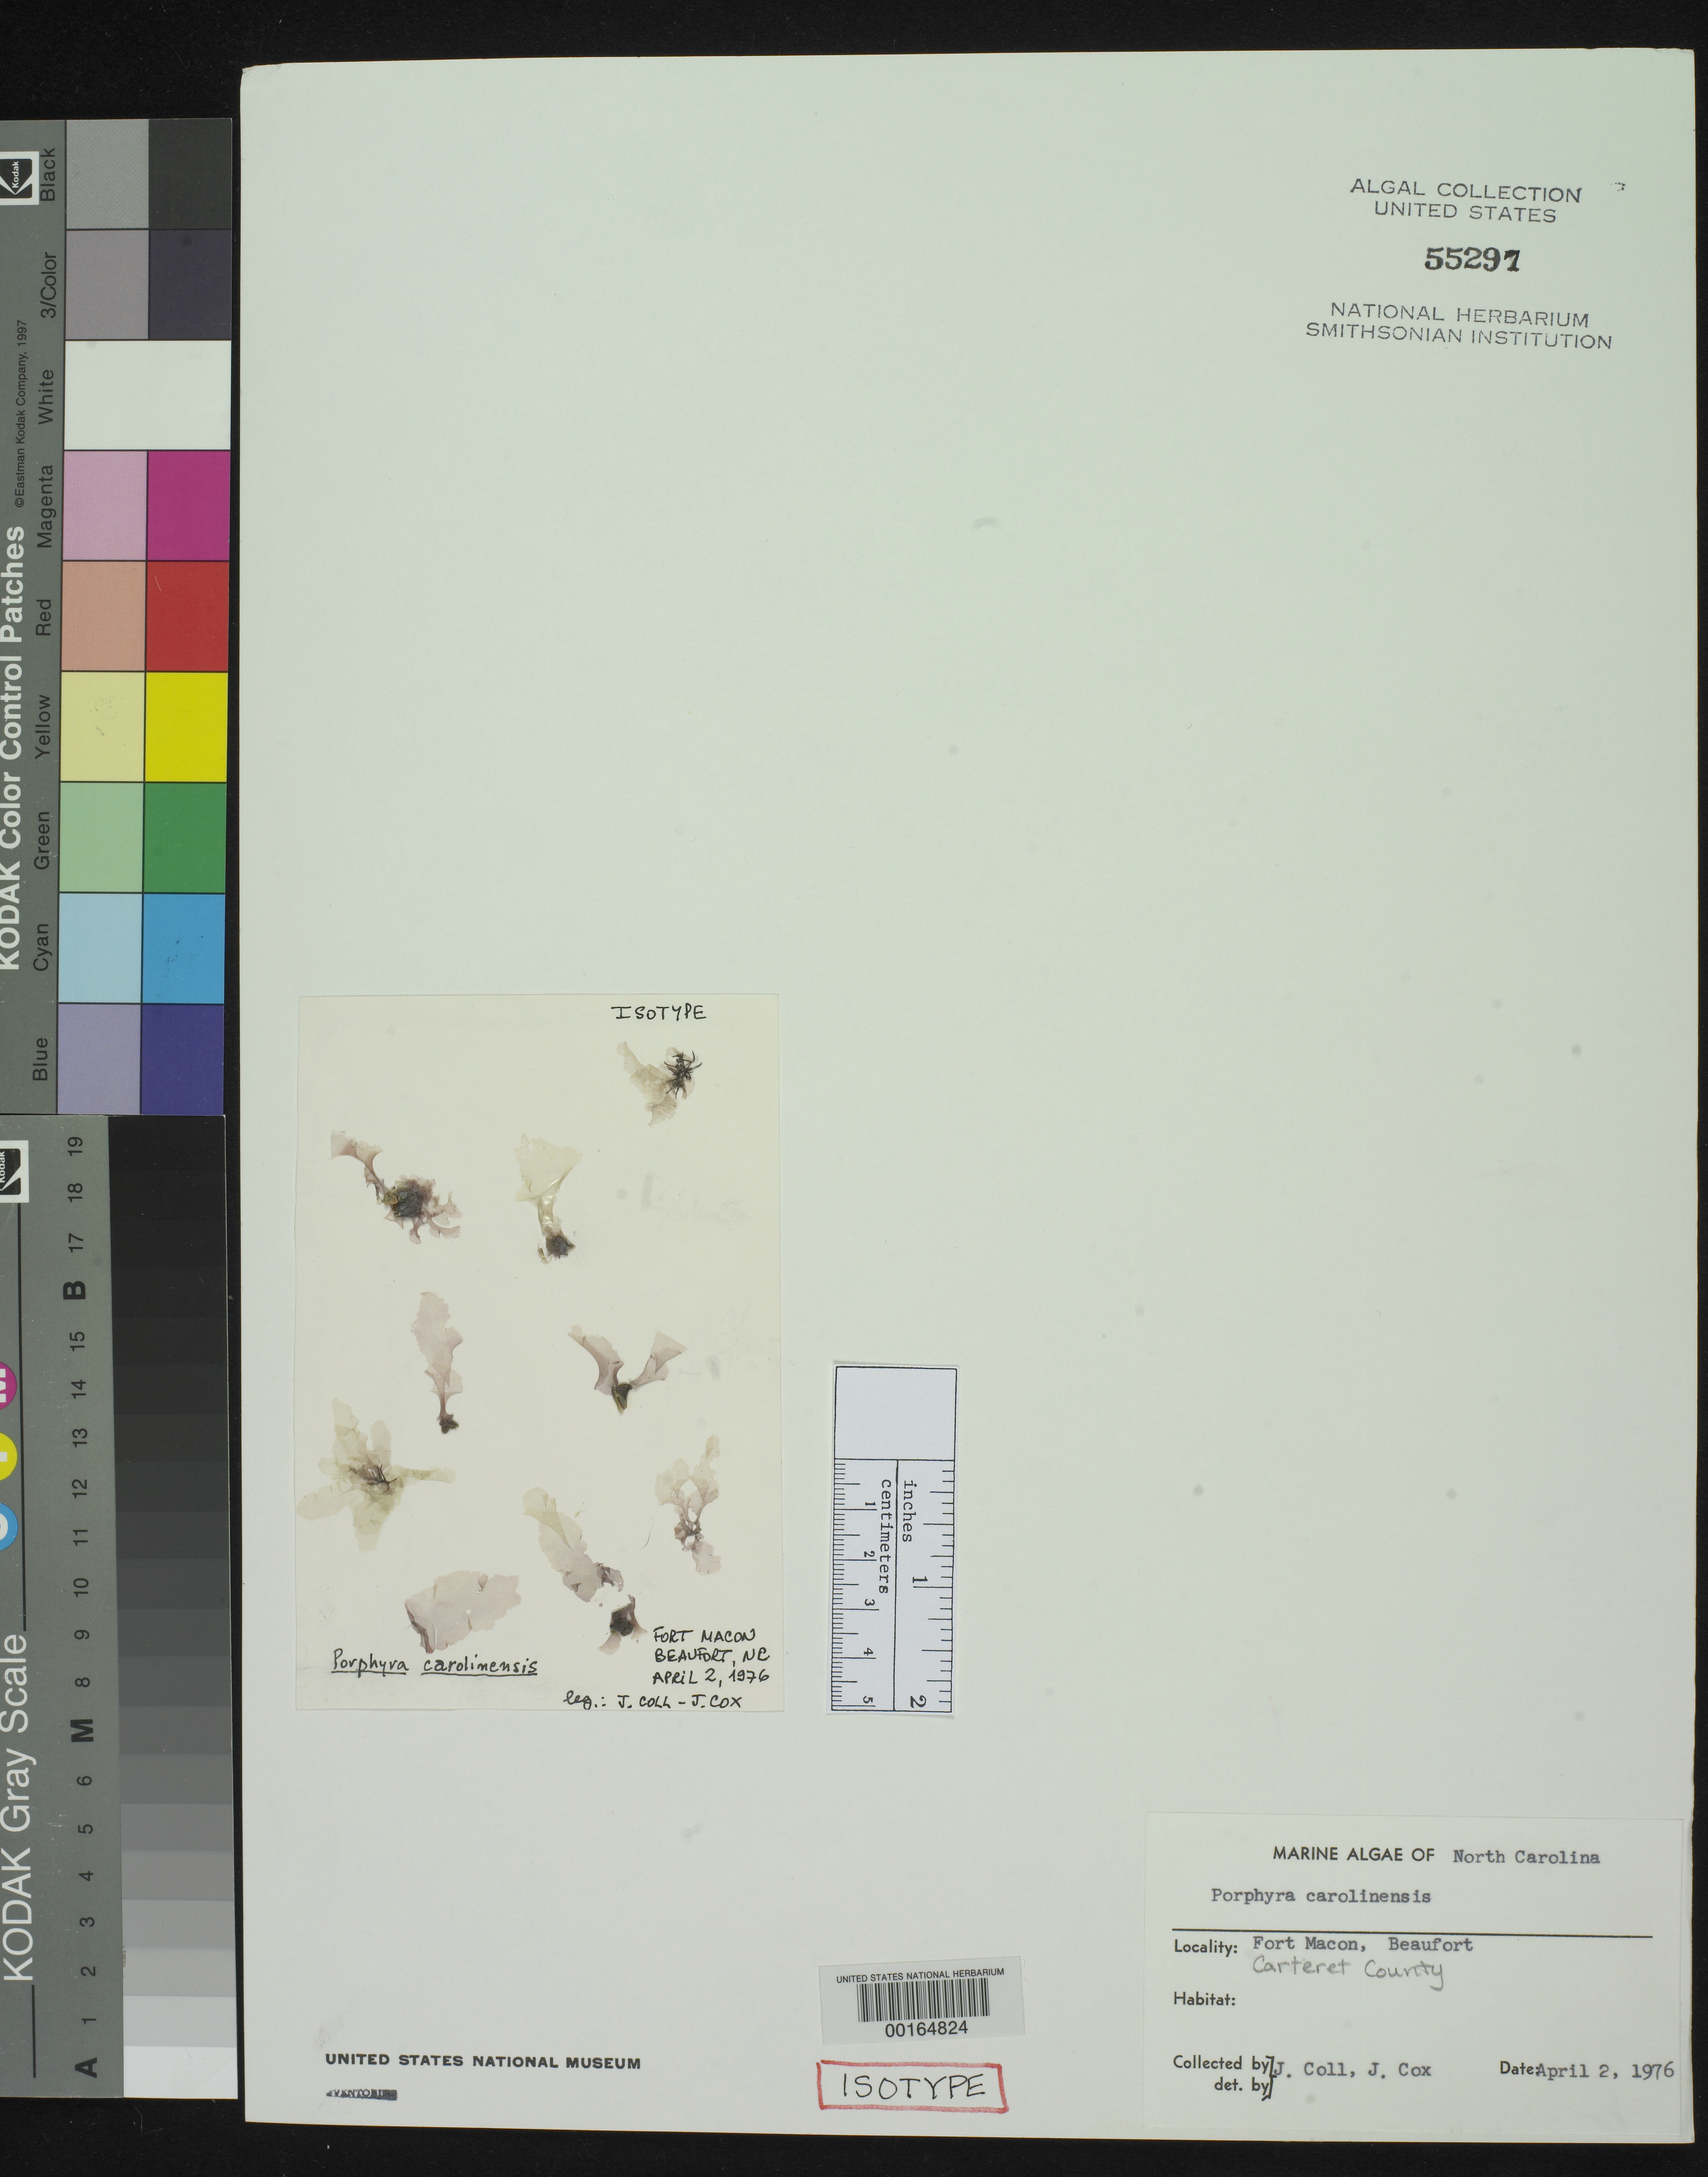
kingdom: Plantae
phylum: Rhodophyta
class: Bangiophyceae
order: Bangiales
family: Bangiaceae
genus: Porphyra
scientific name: Porphyra carolinensis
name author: Coll & Cox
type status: Isotype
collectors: J. Coll & J. Cox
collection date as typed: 02 Apr 1976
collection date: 1976-04-02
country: United States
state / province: North Carolina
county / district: Carteret County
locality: Beaufort, Fort Macon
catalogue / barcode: US 55297